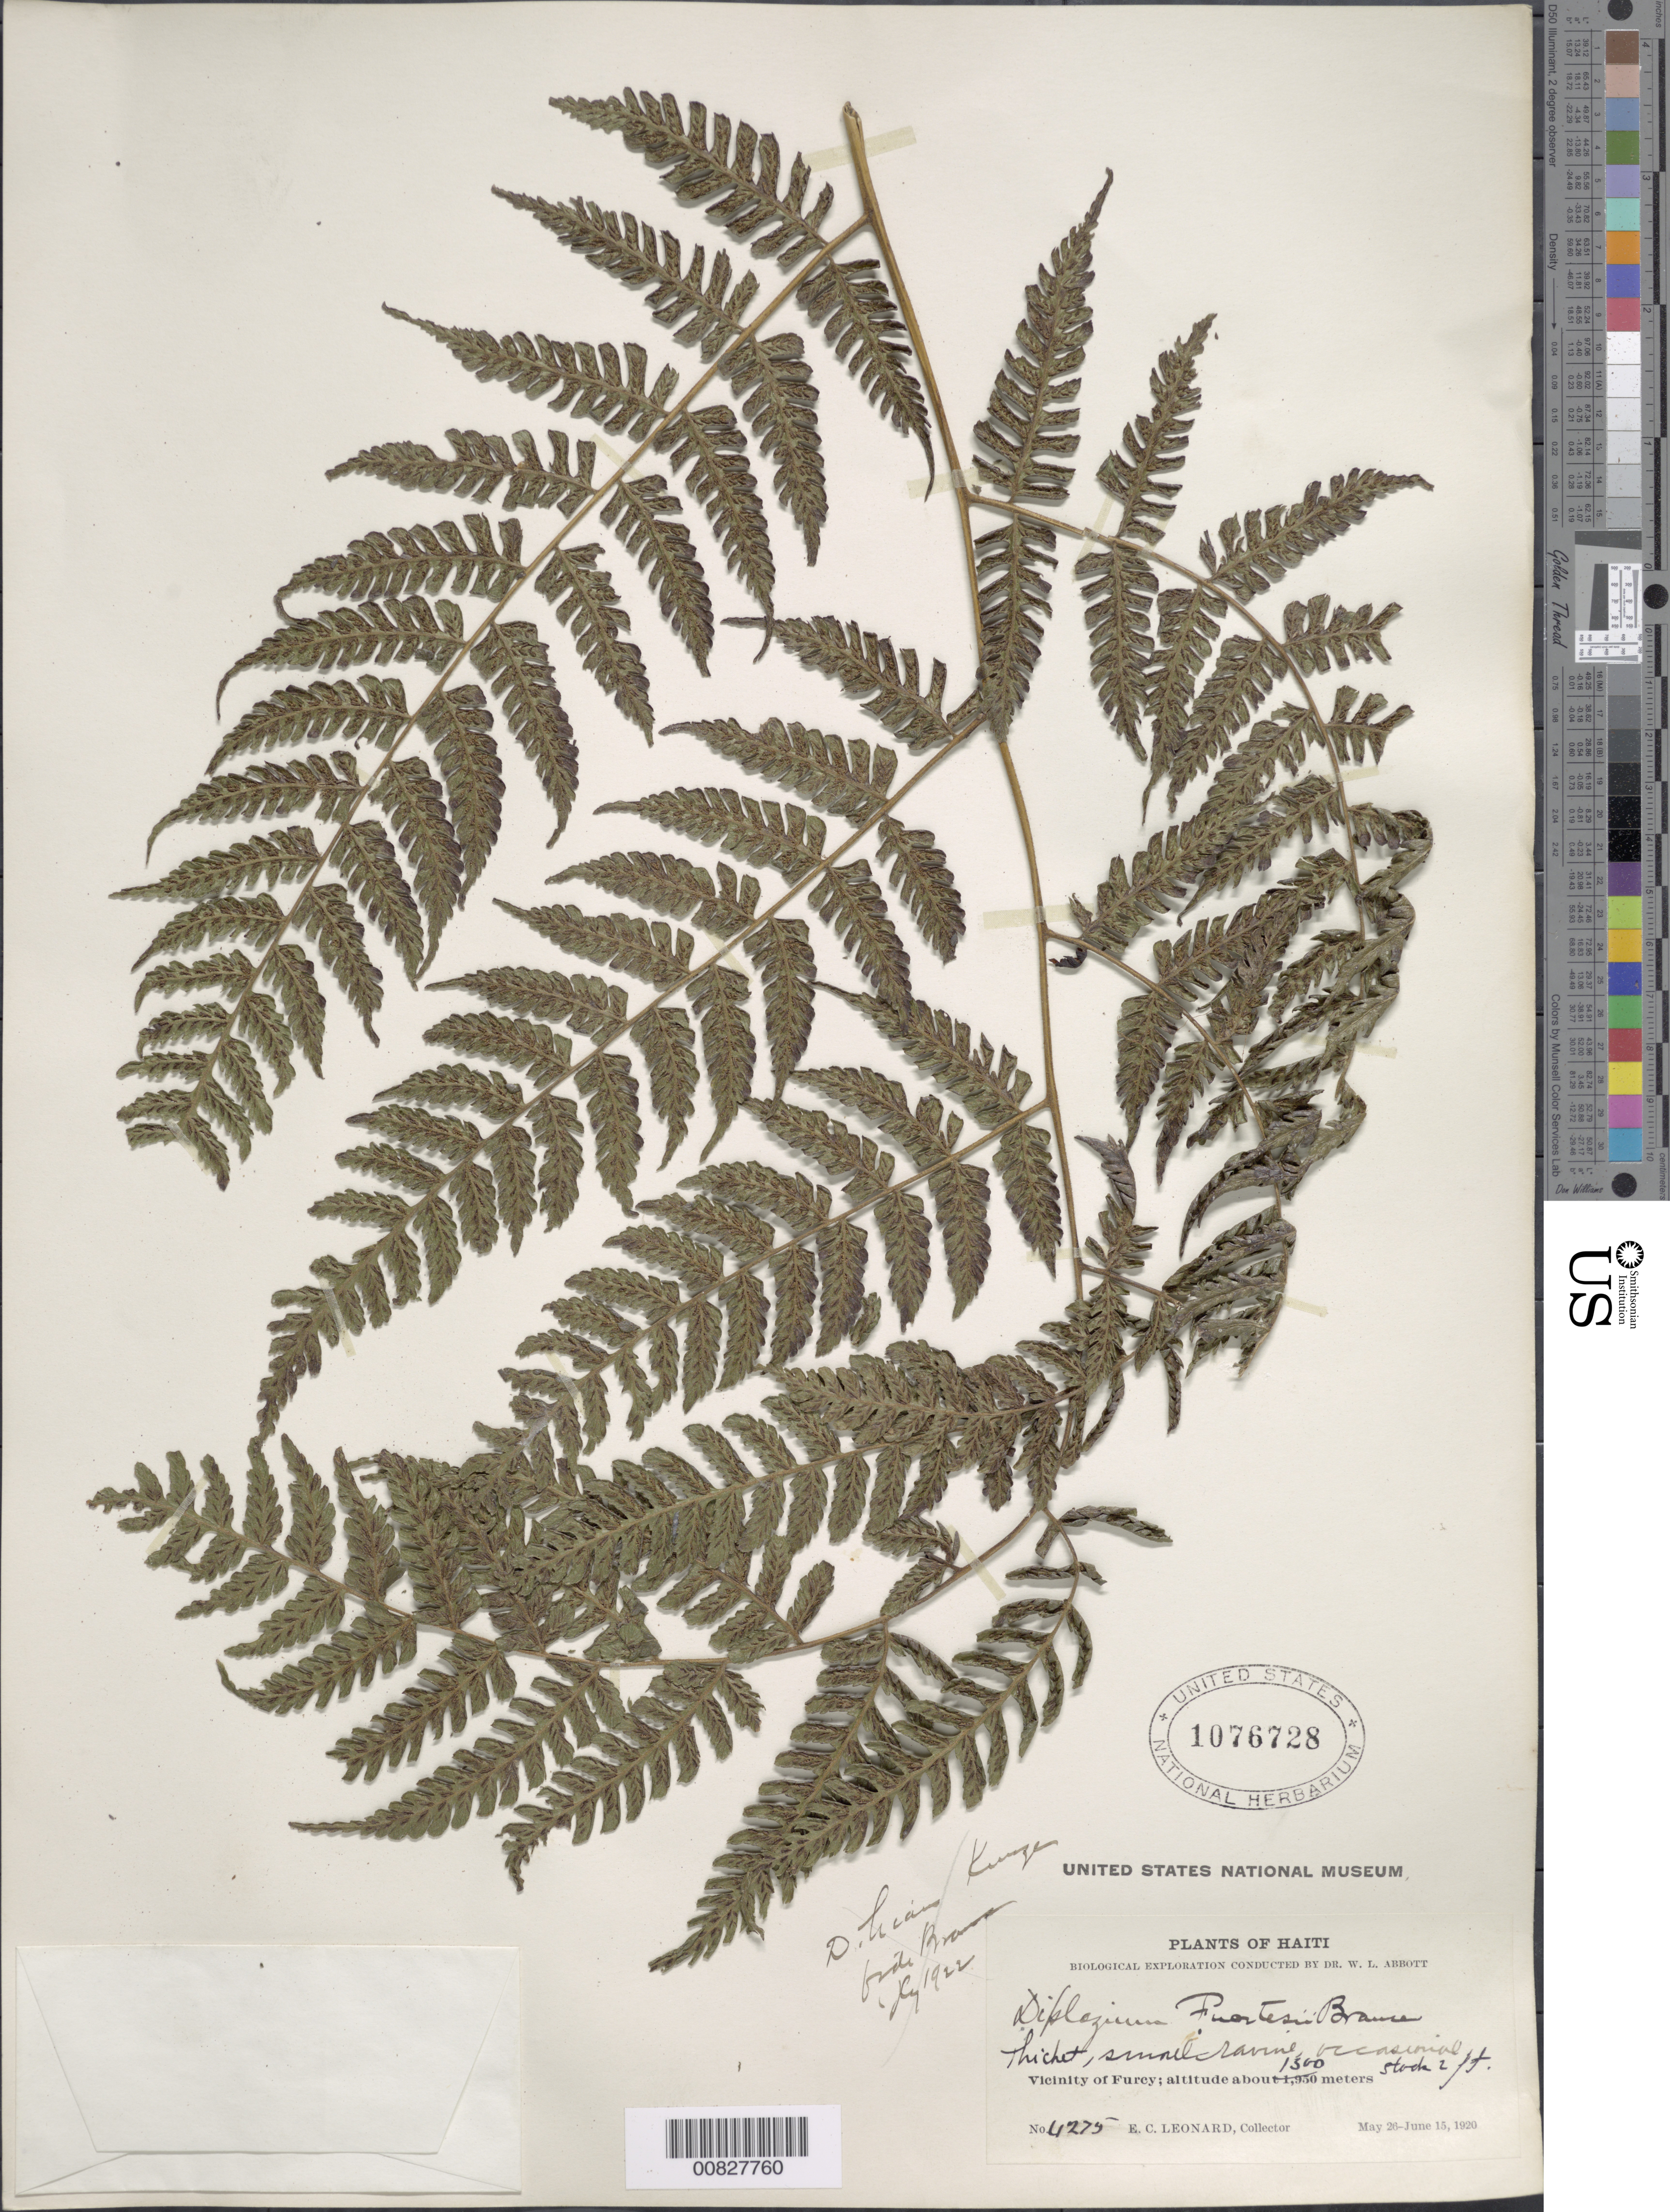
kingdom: Plantae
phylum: Tracheophyta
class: Polypodiopsida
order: Polypodiales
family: Athyriaceae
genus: Diplazium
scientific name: Diplazium fuertesii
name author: Brause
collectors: E. C. Leonard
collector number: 4275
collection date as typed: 26 May 1920 to 15 Jun 1920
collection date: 1920-05-26/1920-06-15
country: Haiti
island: Hispaniola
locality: Furcy vicinity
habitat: Thicket, small ravine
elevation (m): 1300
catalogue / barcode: US 1076728